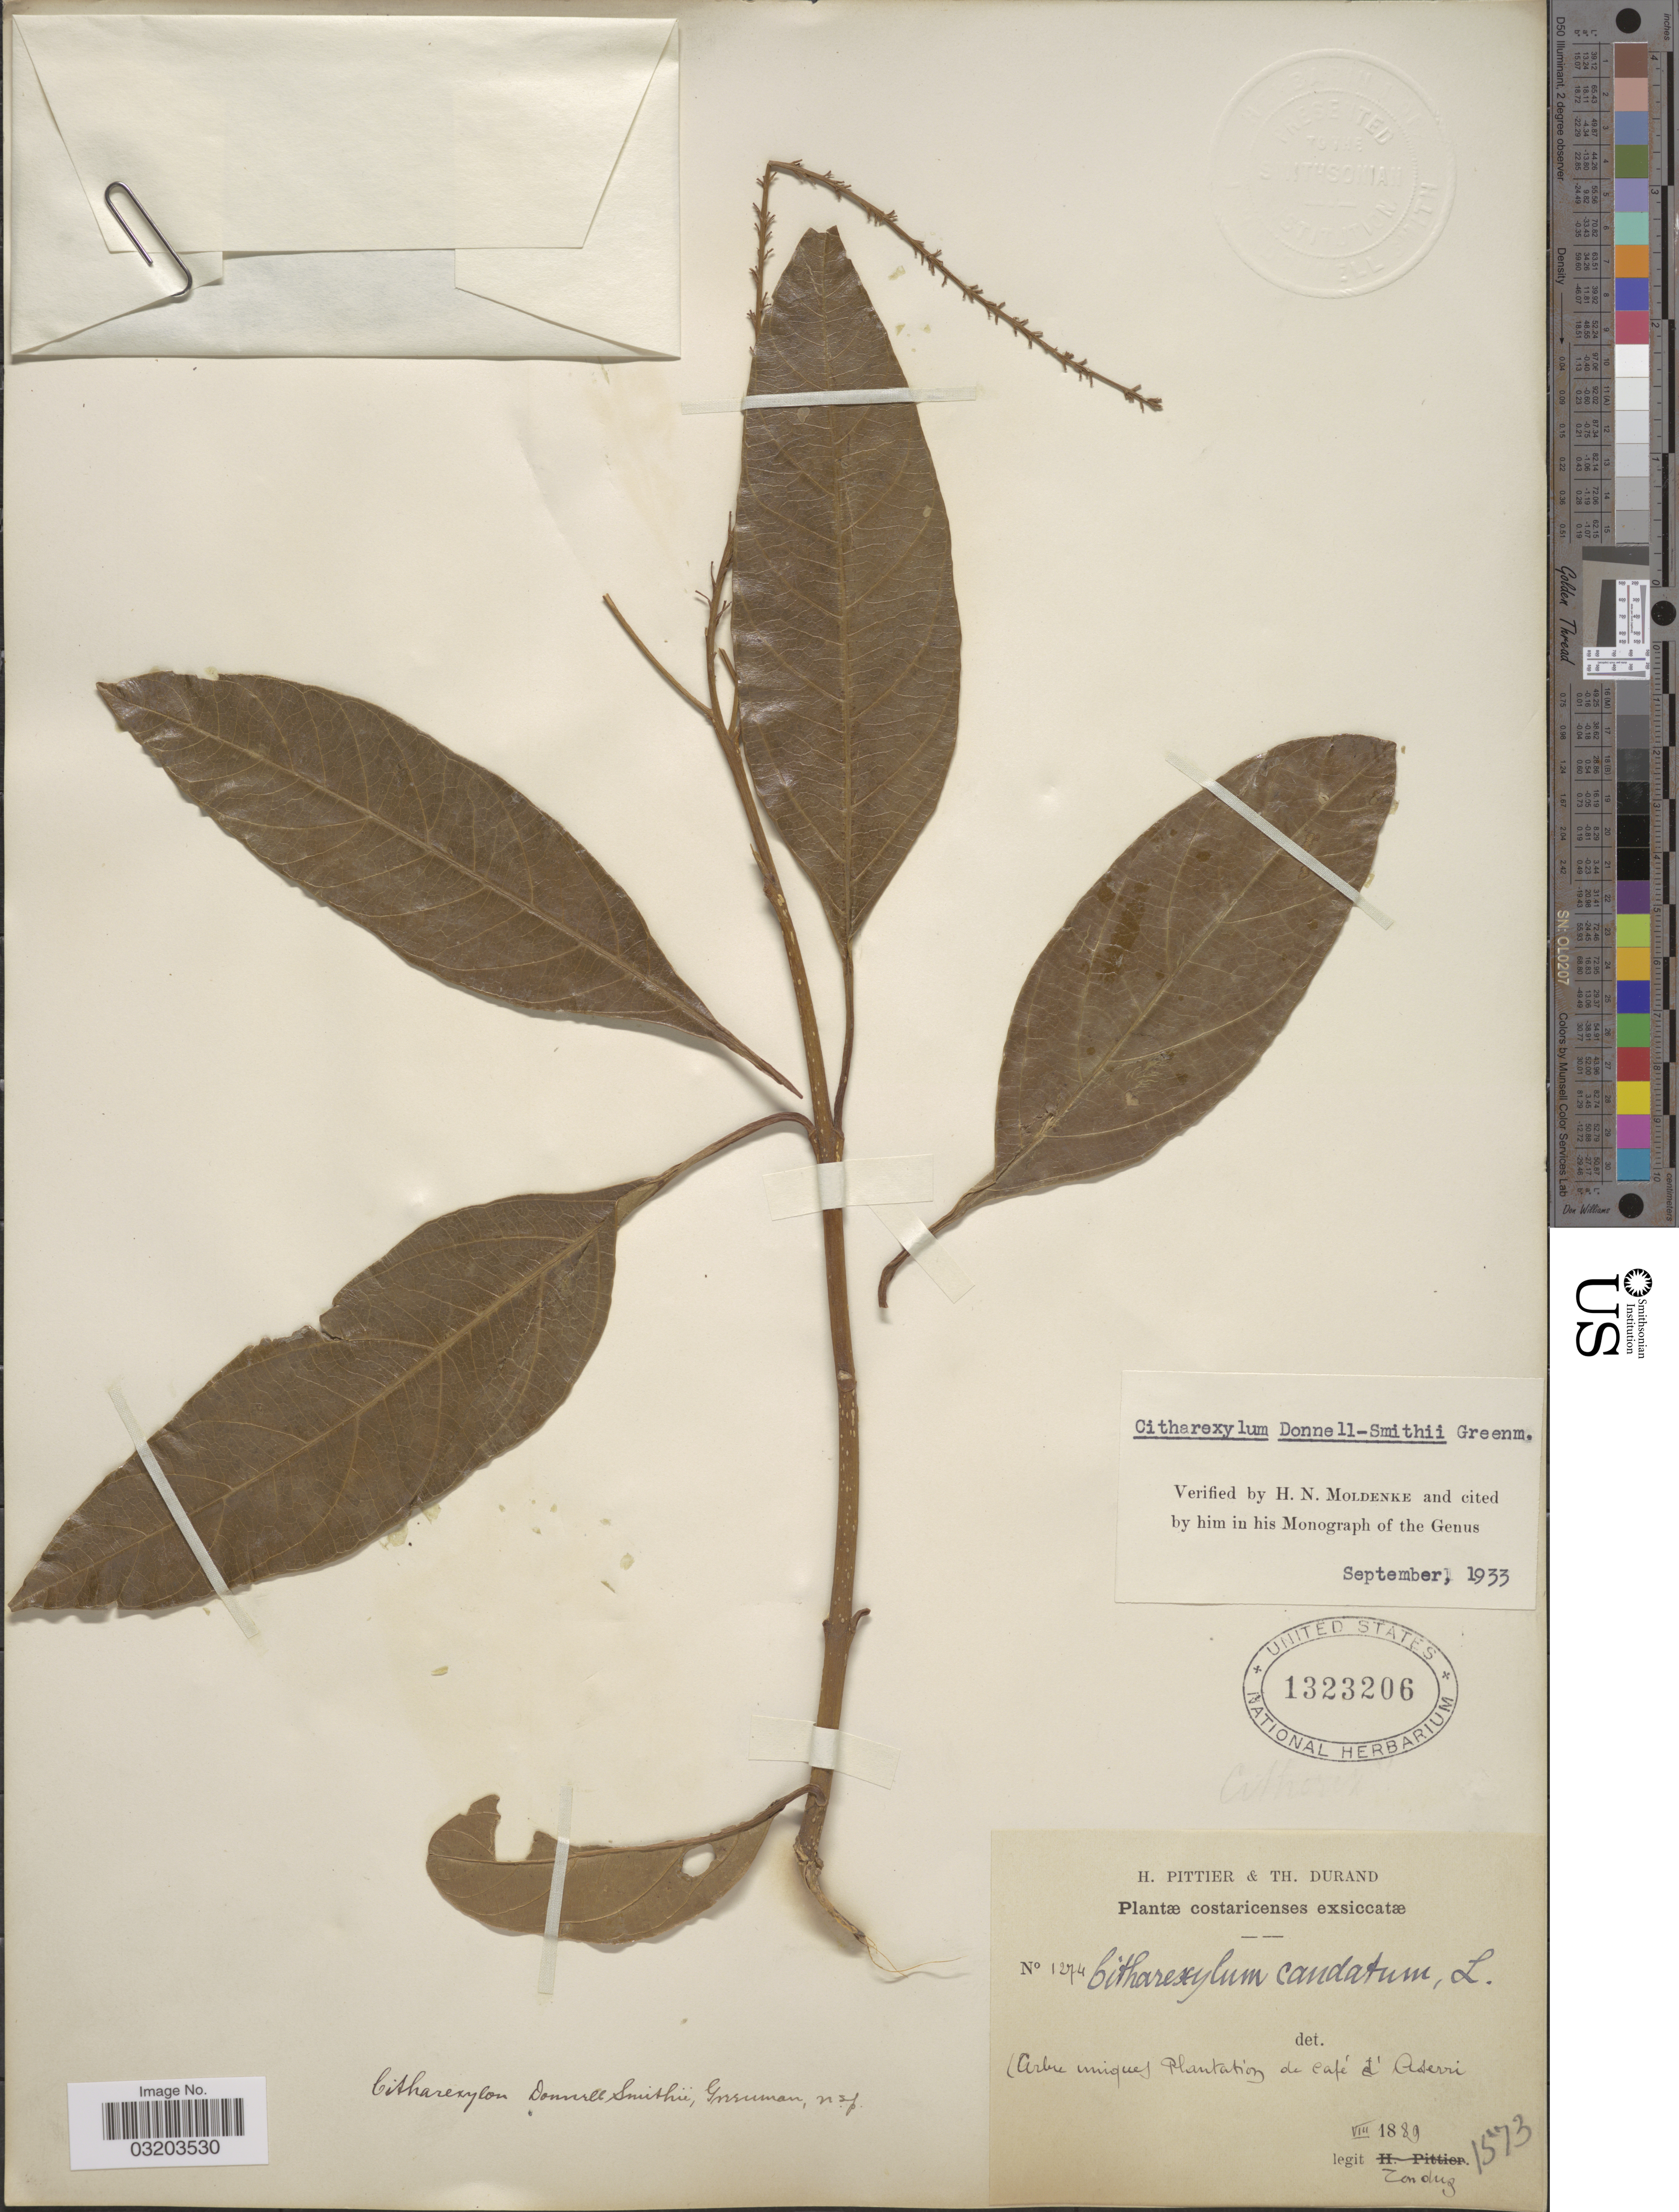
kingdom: Plantae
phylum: Tracheophyta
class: Magnoliopsida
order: Lamiales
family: Verbenaceae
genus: Citharexylum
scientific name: Citharexylum donnell-smithii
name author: Greenm.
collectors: Tonduz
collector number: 1274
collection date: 1889-08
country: Costa Rica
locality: Plantation de Café et' Aserri.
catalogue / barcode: US 1323206